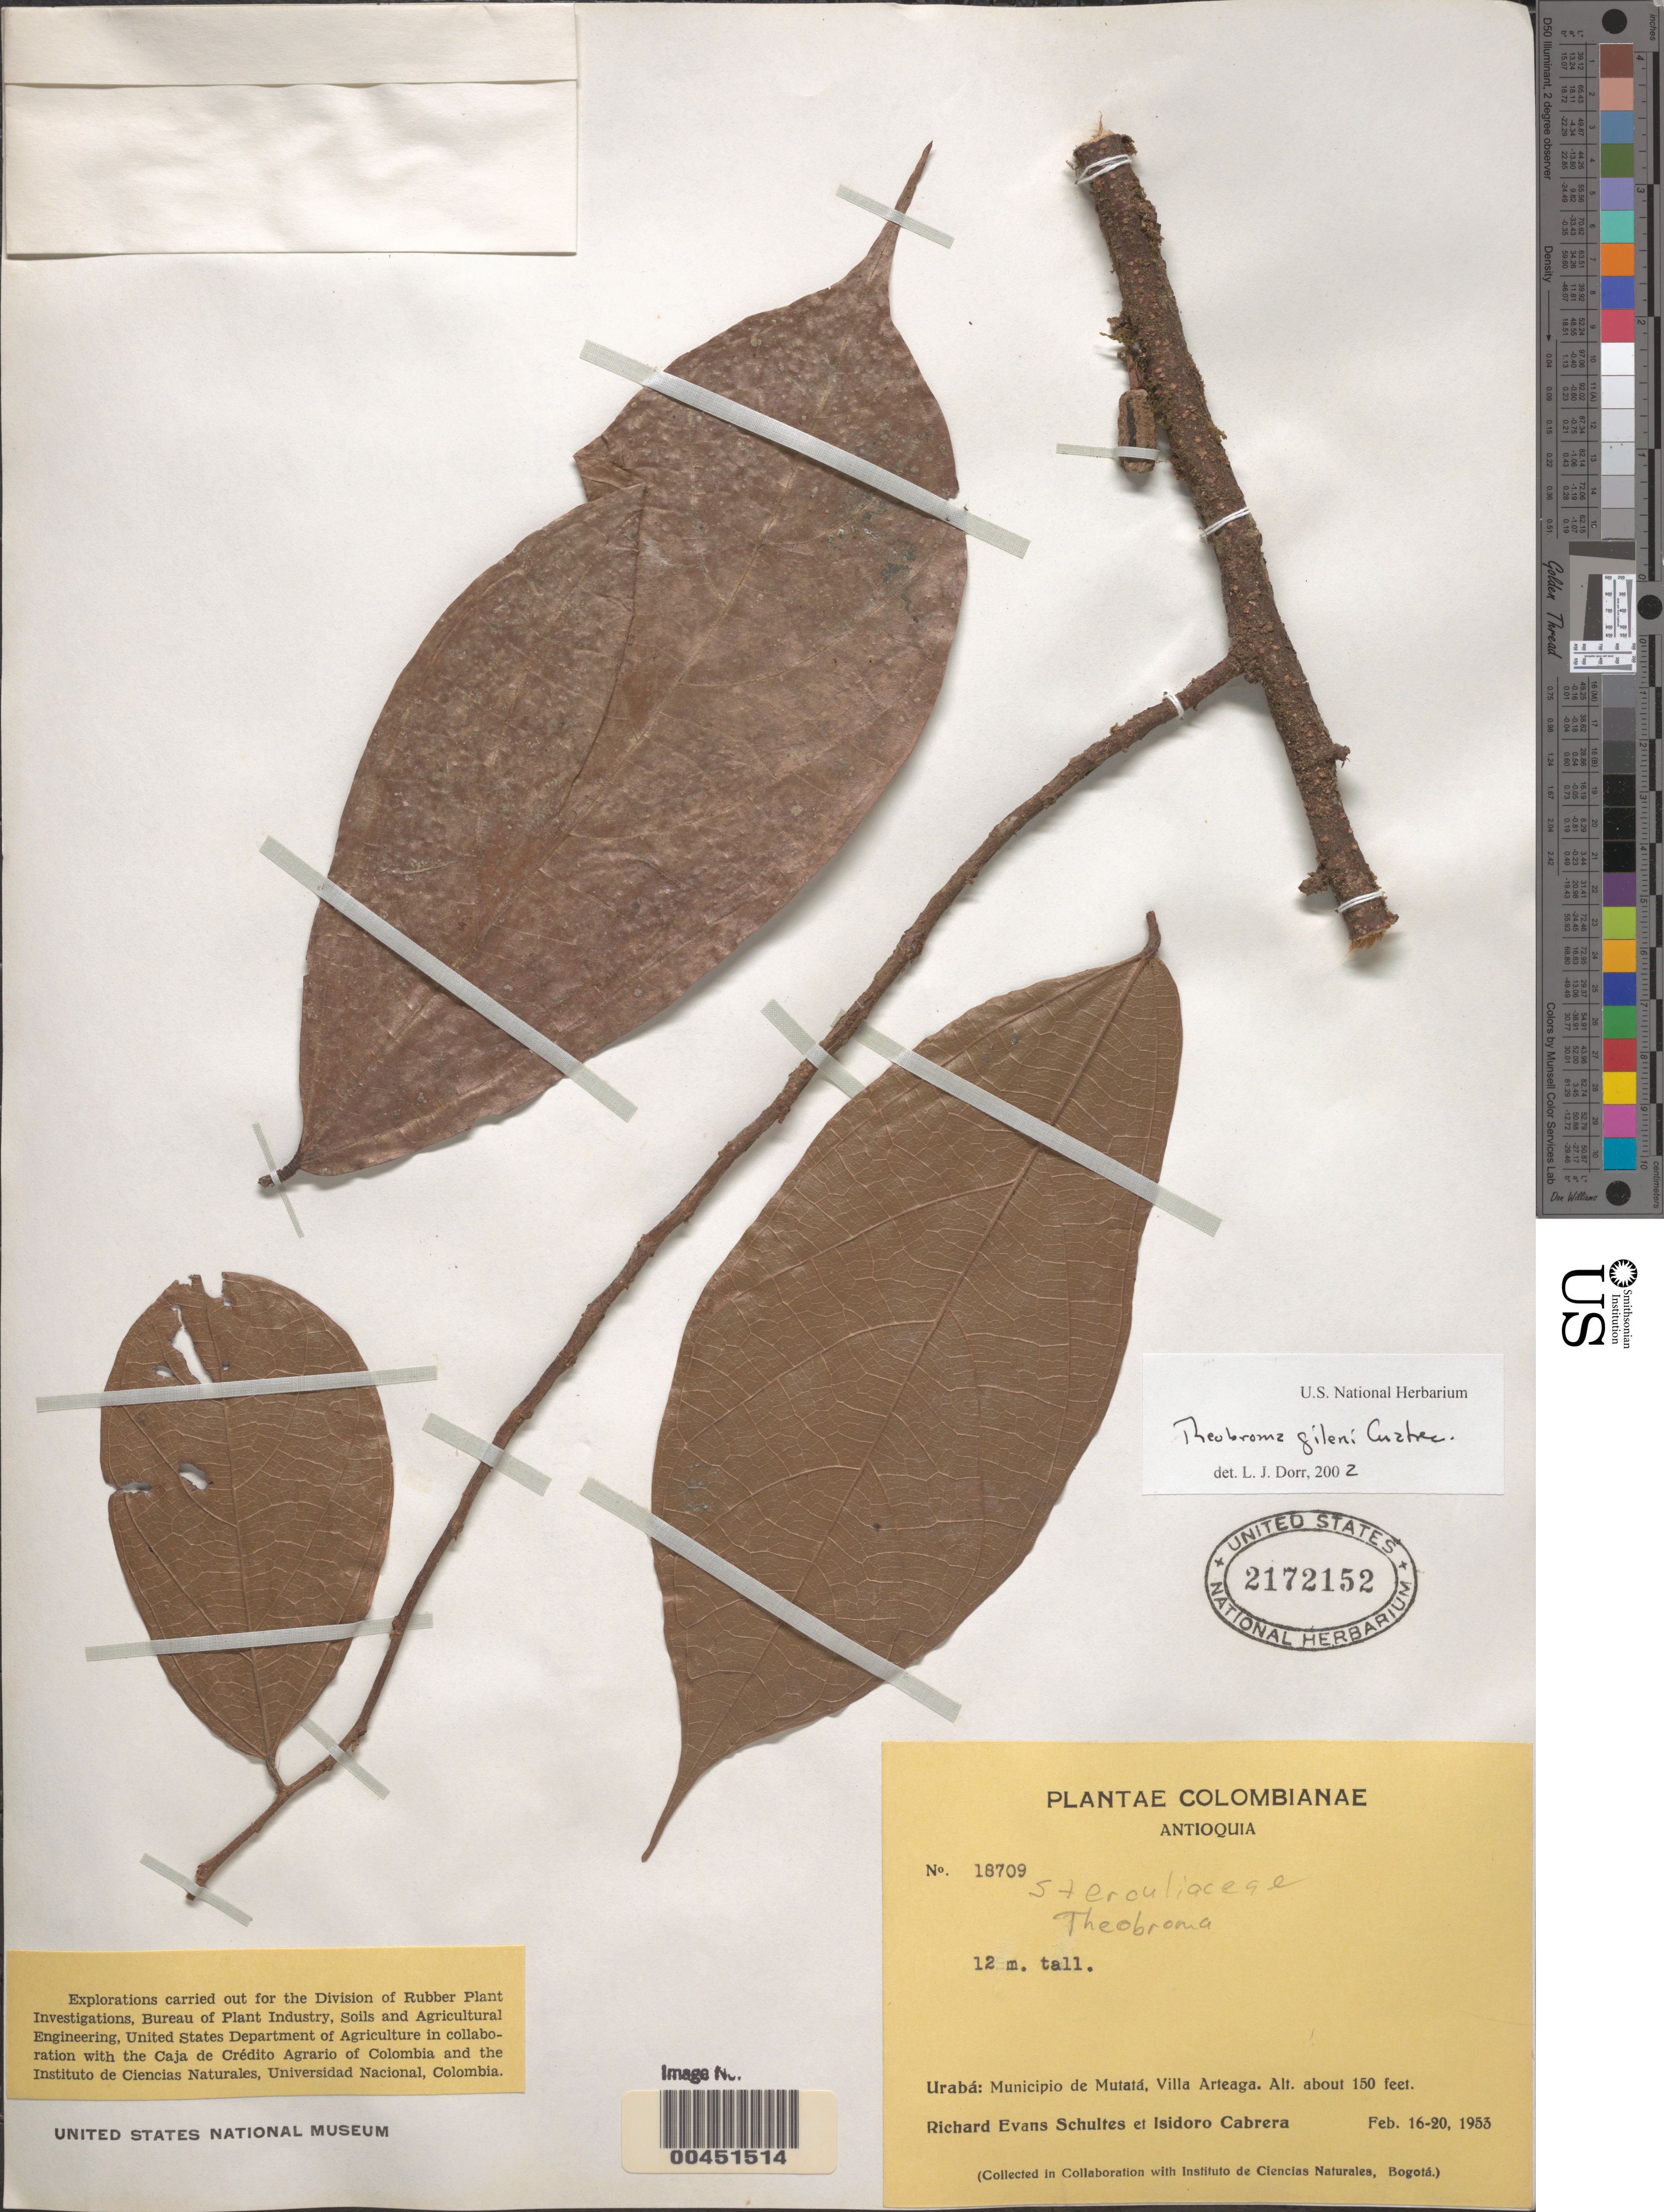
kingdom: Plantae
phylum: Tracheophyta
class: Magnoliopsida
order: Malvales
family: Malvaceae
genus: Theobroma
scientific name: Theobroma gileri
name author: Cuatrec.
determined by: Dorr, L. J., (BOT), Smithsonian Institution - National Museum of Natural History (UNITED STATES)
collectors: R. E. Schultes & I. Cabrera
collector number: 18709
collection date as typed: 16 Feb 1953 to 20 Feb 1953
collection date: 1953-02-16/1953-02-20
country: Colombia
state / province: Antioquia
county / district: Mutatá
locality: Villa Arteaga, Urabá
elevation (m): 46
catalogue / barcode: US 2172152